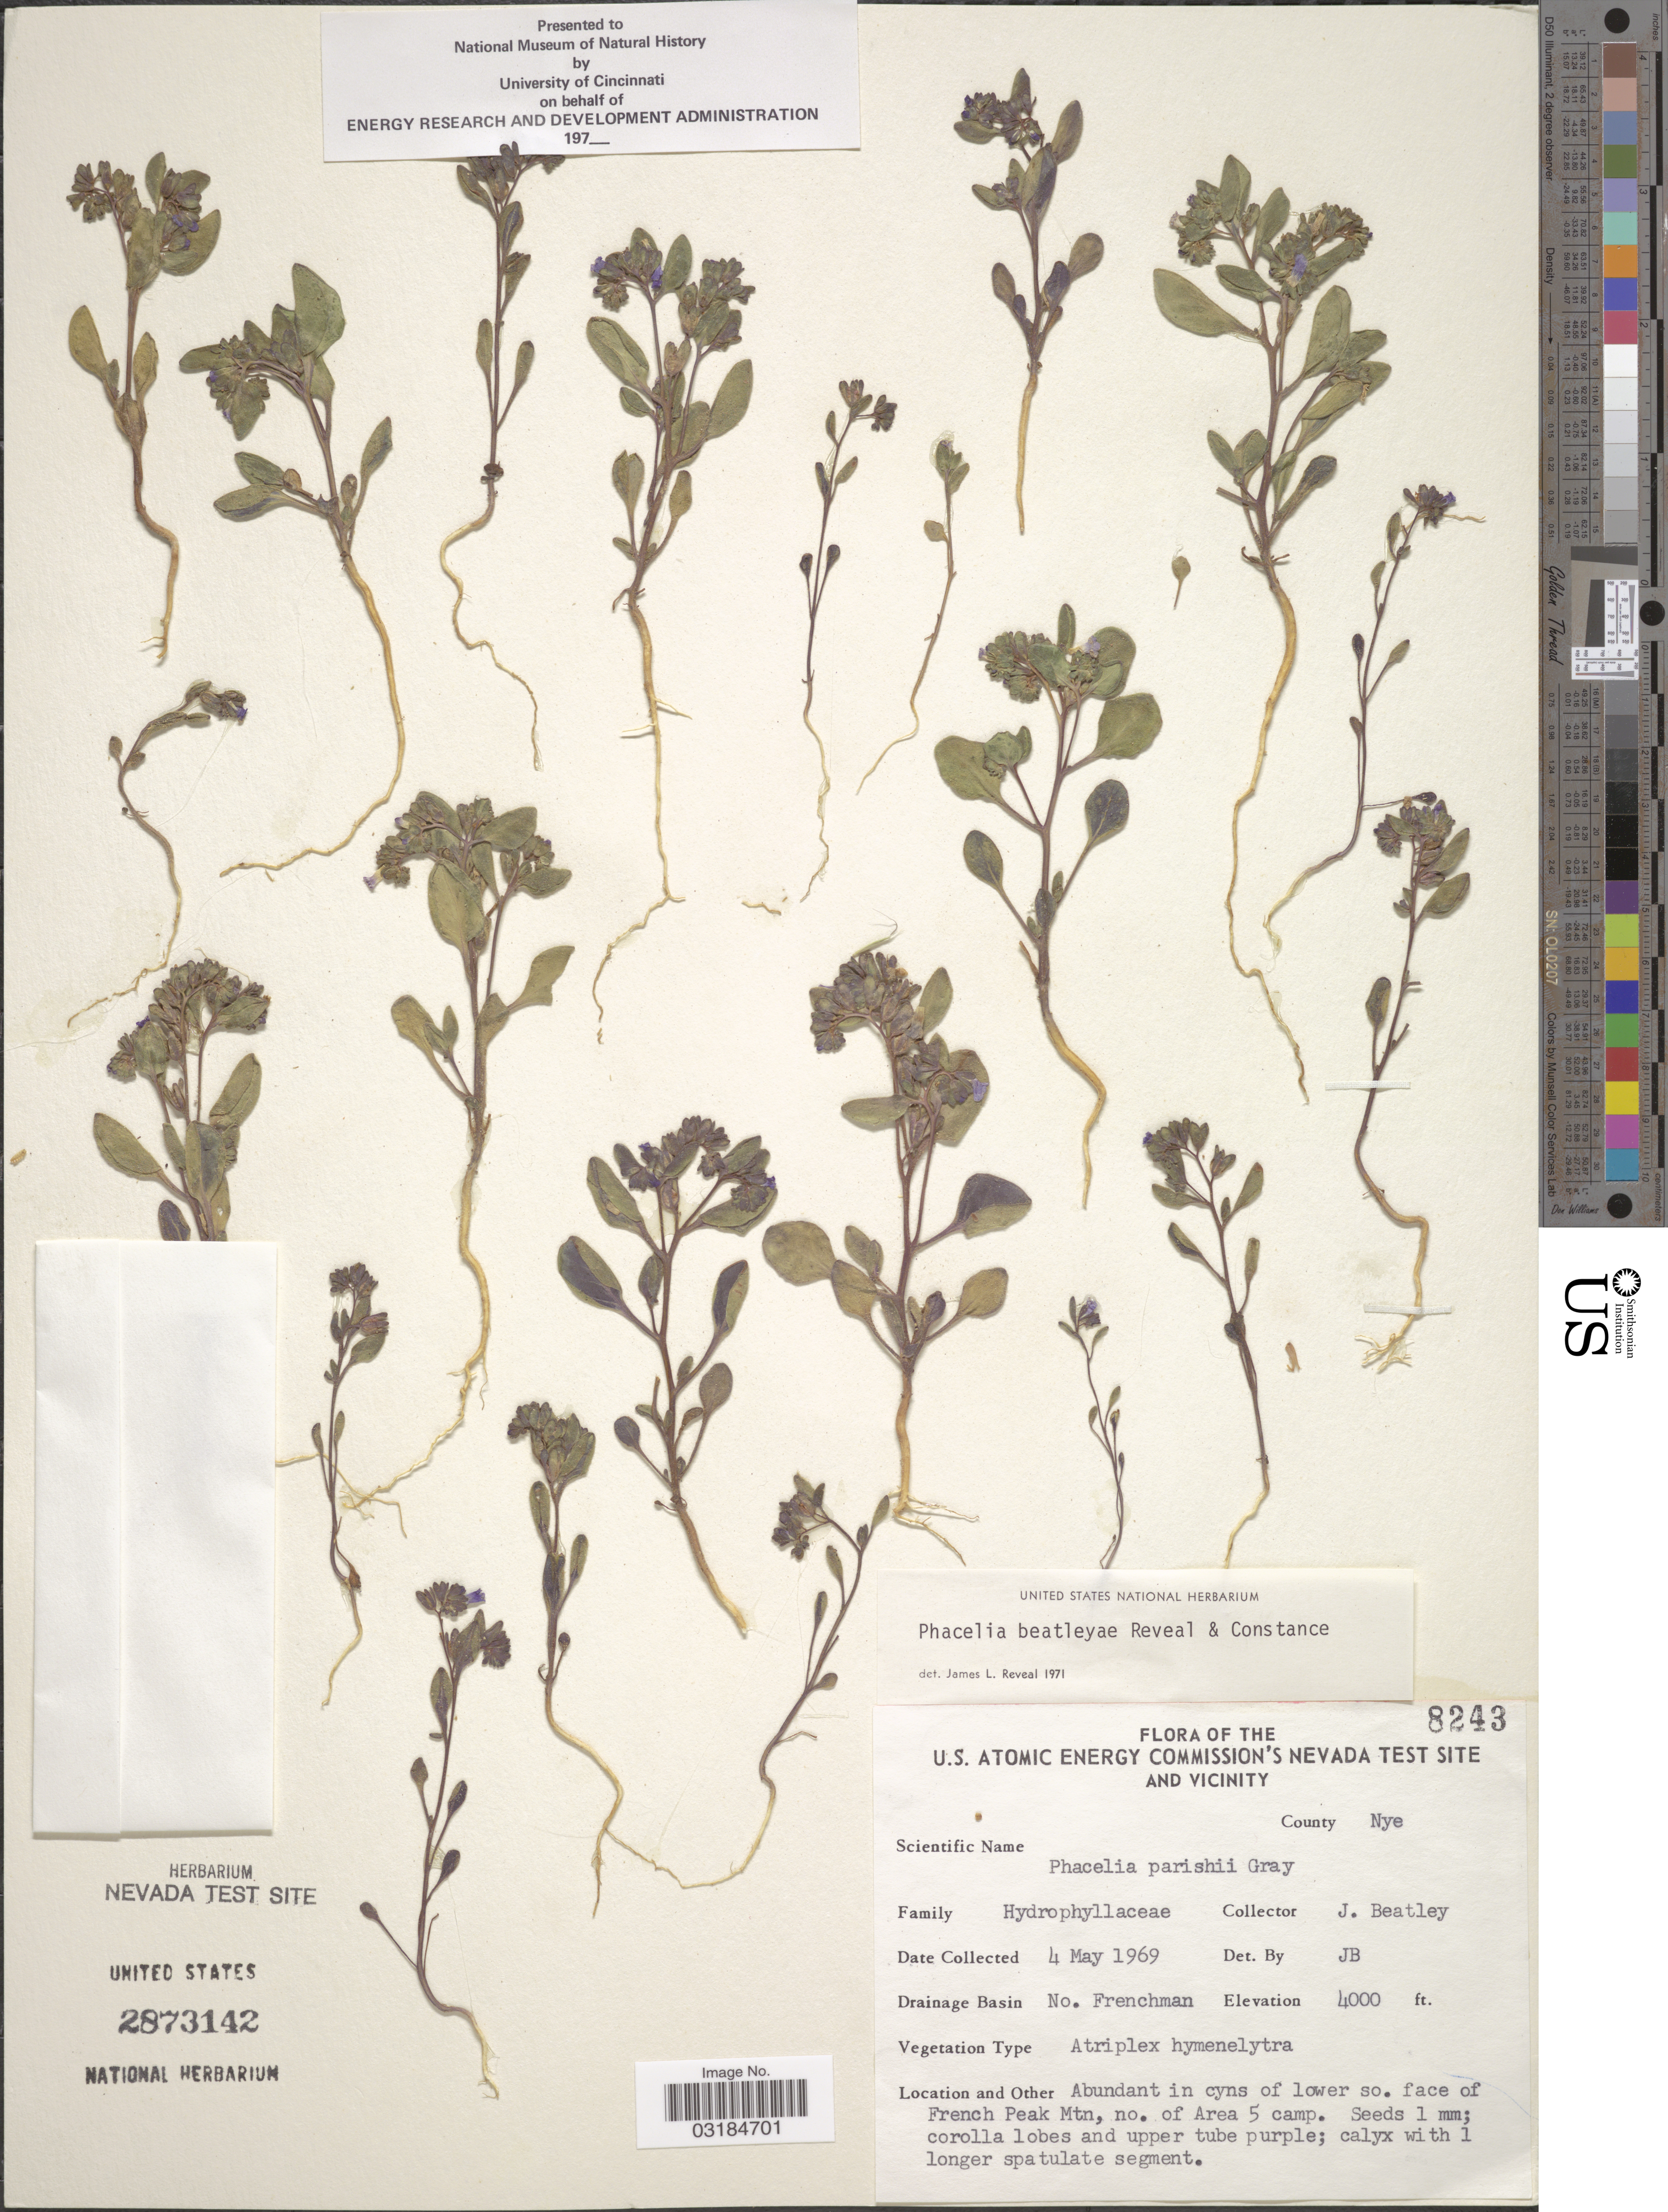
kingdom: Plantae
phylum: Tracheophyta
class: Magnoliopsida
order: Boraginales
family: Hydrophyllaceae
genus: Phacelia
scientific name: Phacelia beatleyae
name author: Reveal & Constance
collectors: J. C. Beatley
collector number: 8243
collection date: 1969-05-04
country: United States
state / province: Nevada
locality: The U.S. Atomic Energy Commission's Nevada Test Site And Vicinity, County Nye, Drainage Basin No. Frenchman, Abundant in cyns of lower so. face of French Peak Mtn, no. of Area 5 camp.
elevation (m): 1219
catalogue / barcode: US 2873142